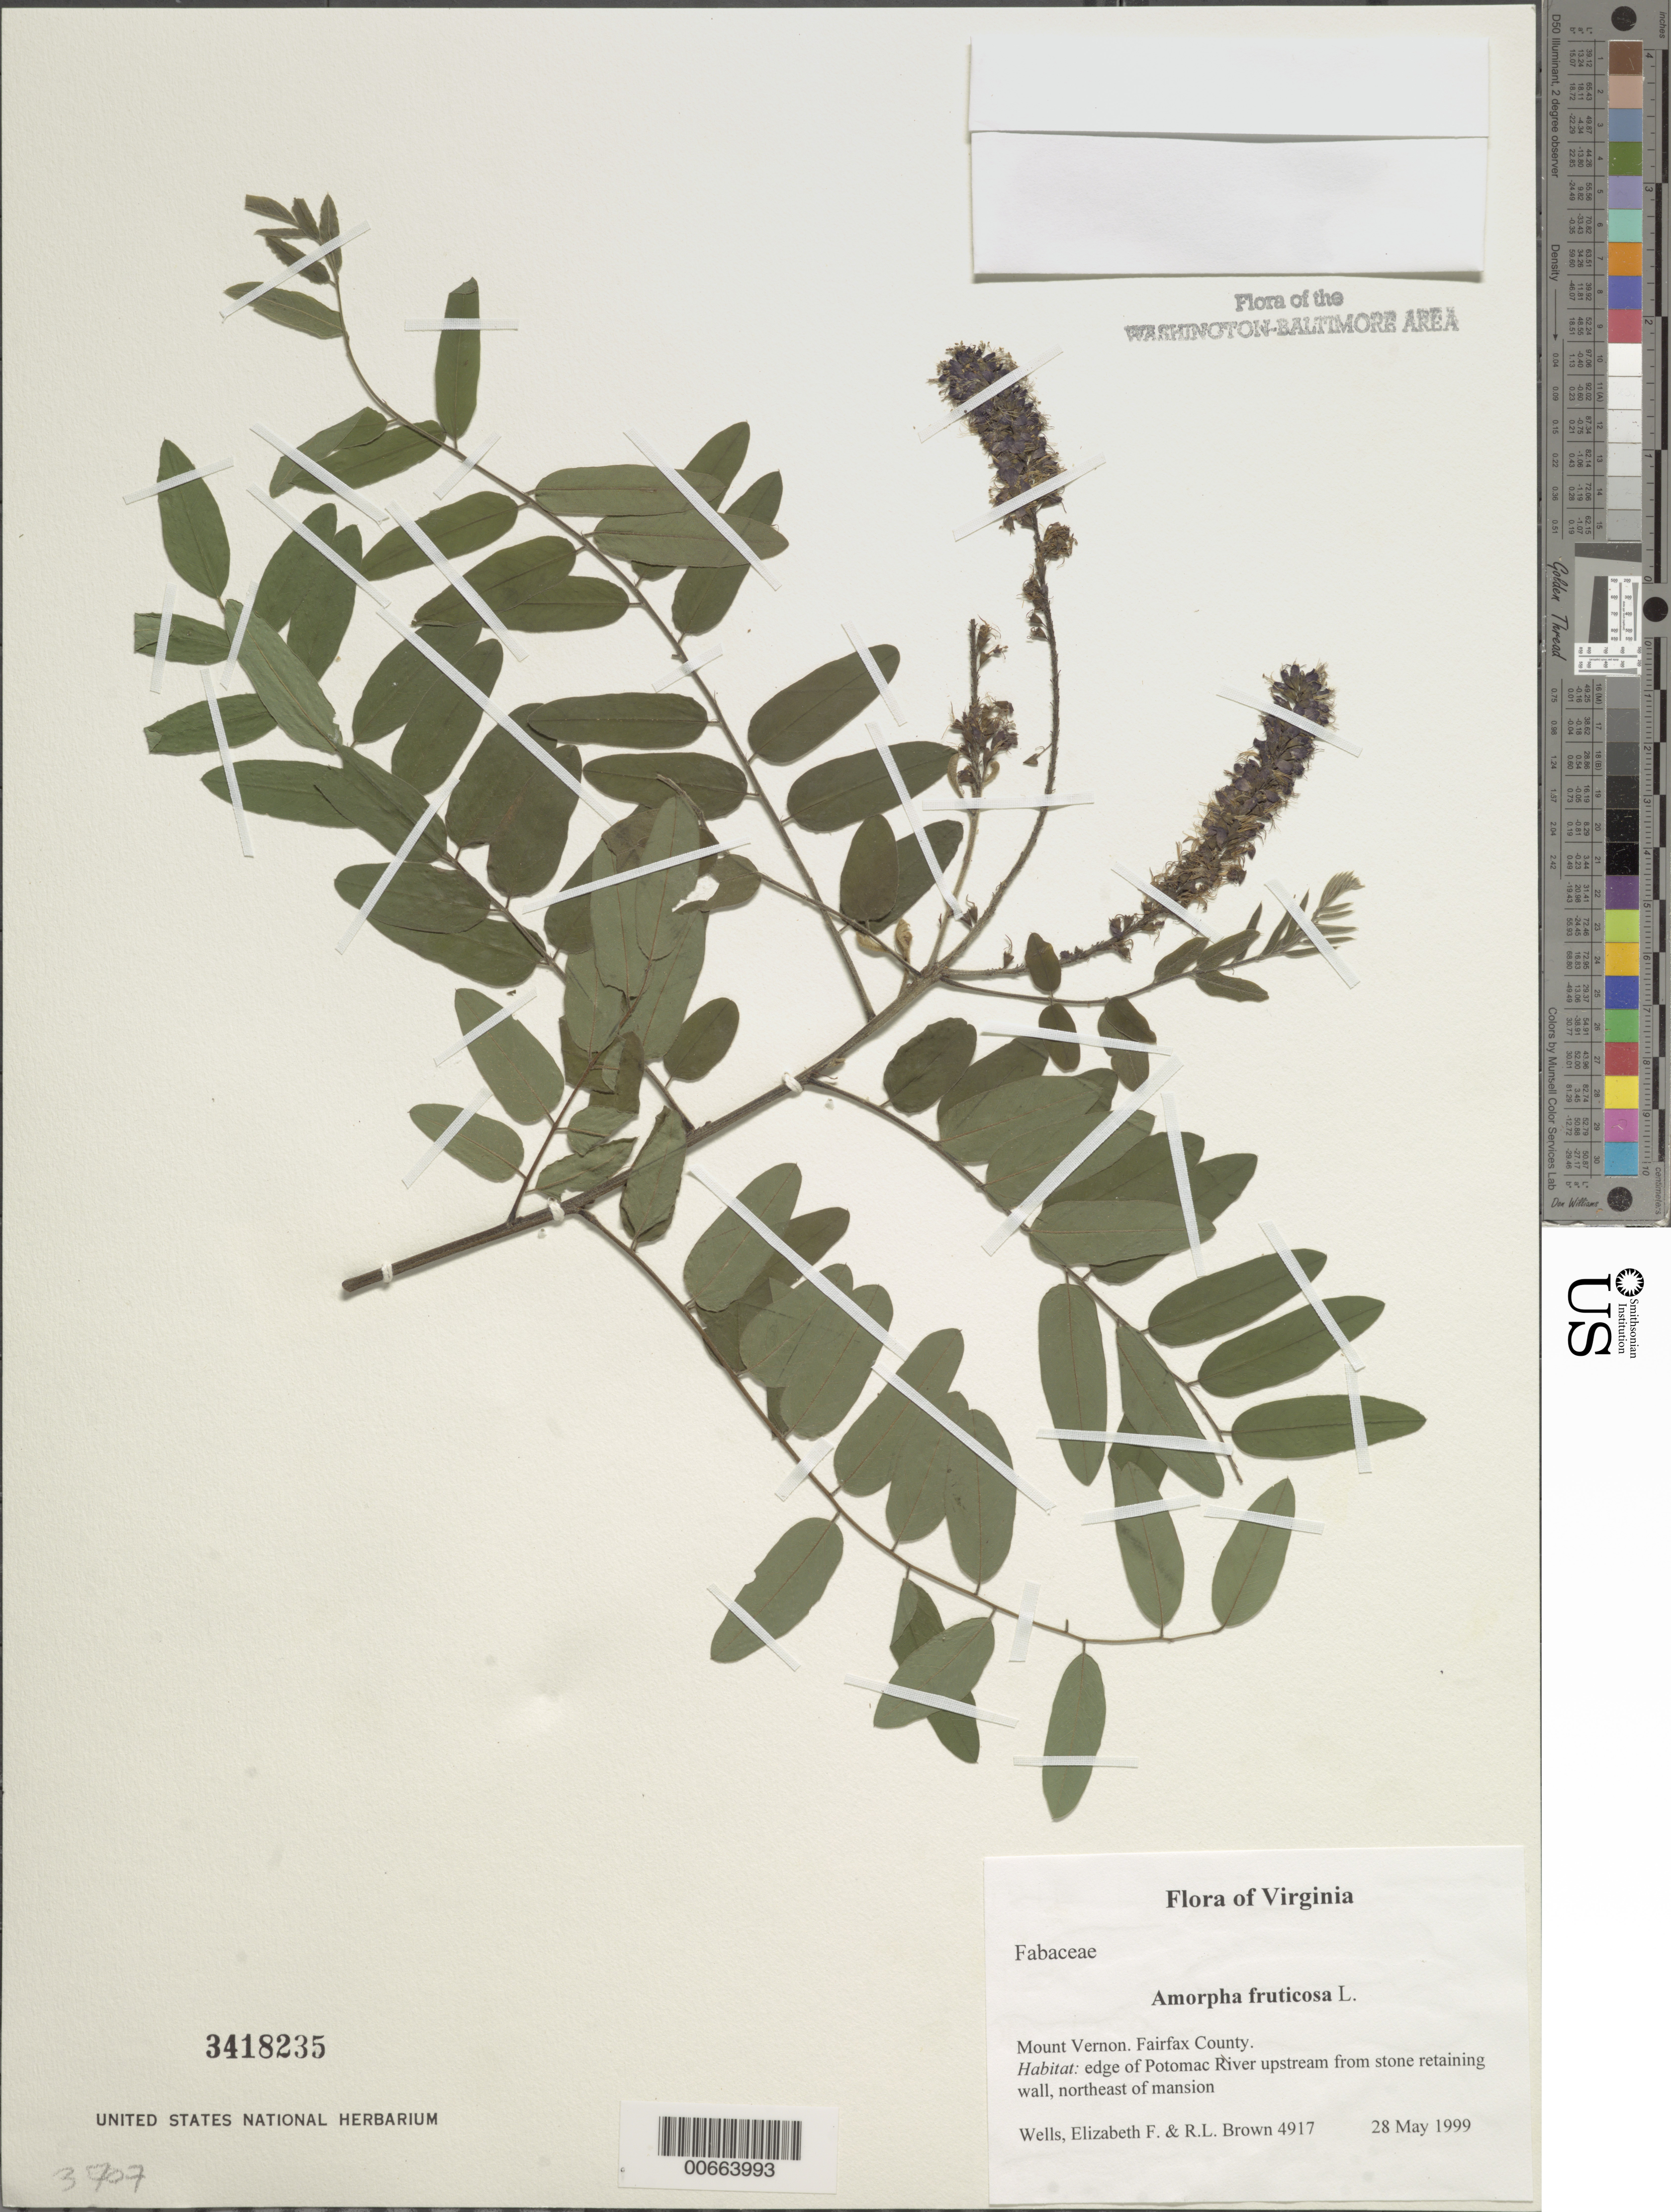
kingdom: Plantae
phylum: Tracheophyta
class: Magnoliopsida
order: Fabales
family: Fabaceae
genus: Amorpha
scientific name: Amorpha fruticosa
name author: L.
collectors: E. F. Wells & R. L. Brown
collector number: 4917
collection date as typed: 28 May 1999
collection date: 1999-05-28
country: United States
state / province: Virginia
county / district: Fairfax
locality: Mount Vernon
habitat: edge of Potomac River upstream from stone retaining wall, northeast of mansion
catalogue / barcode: US 3418235